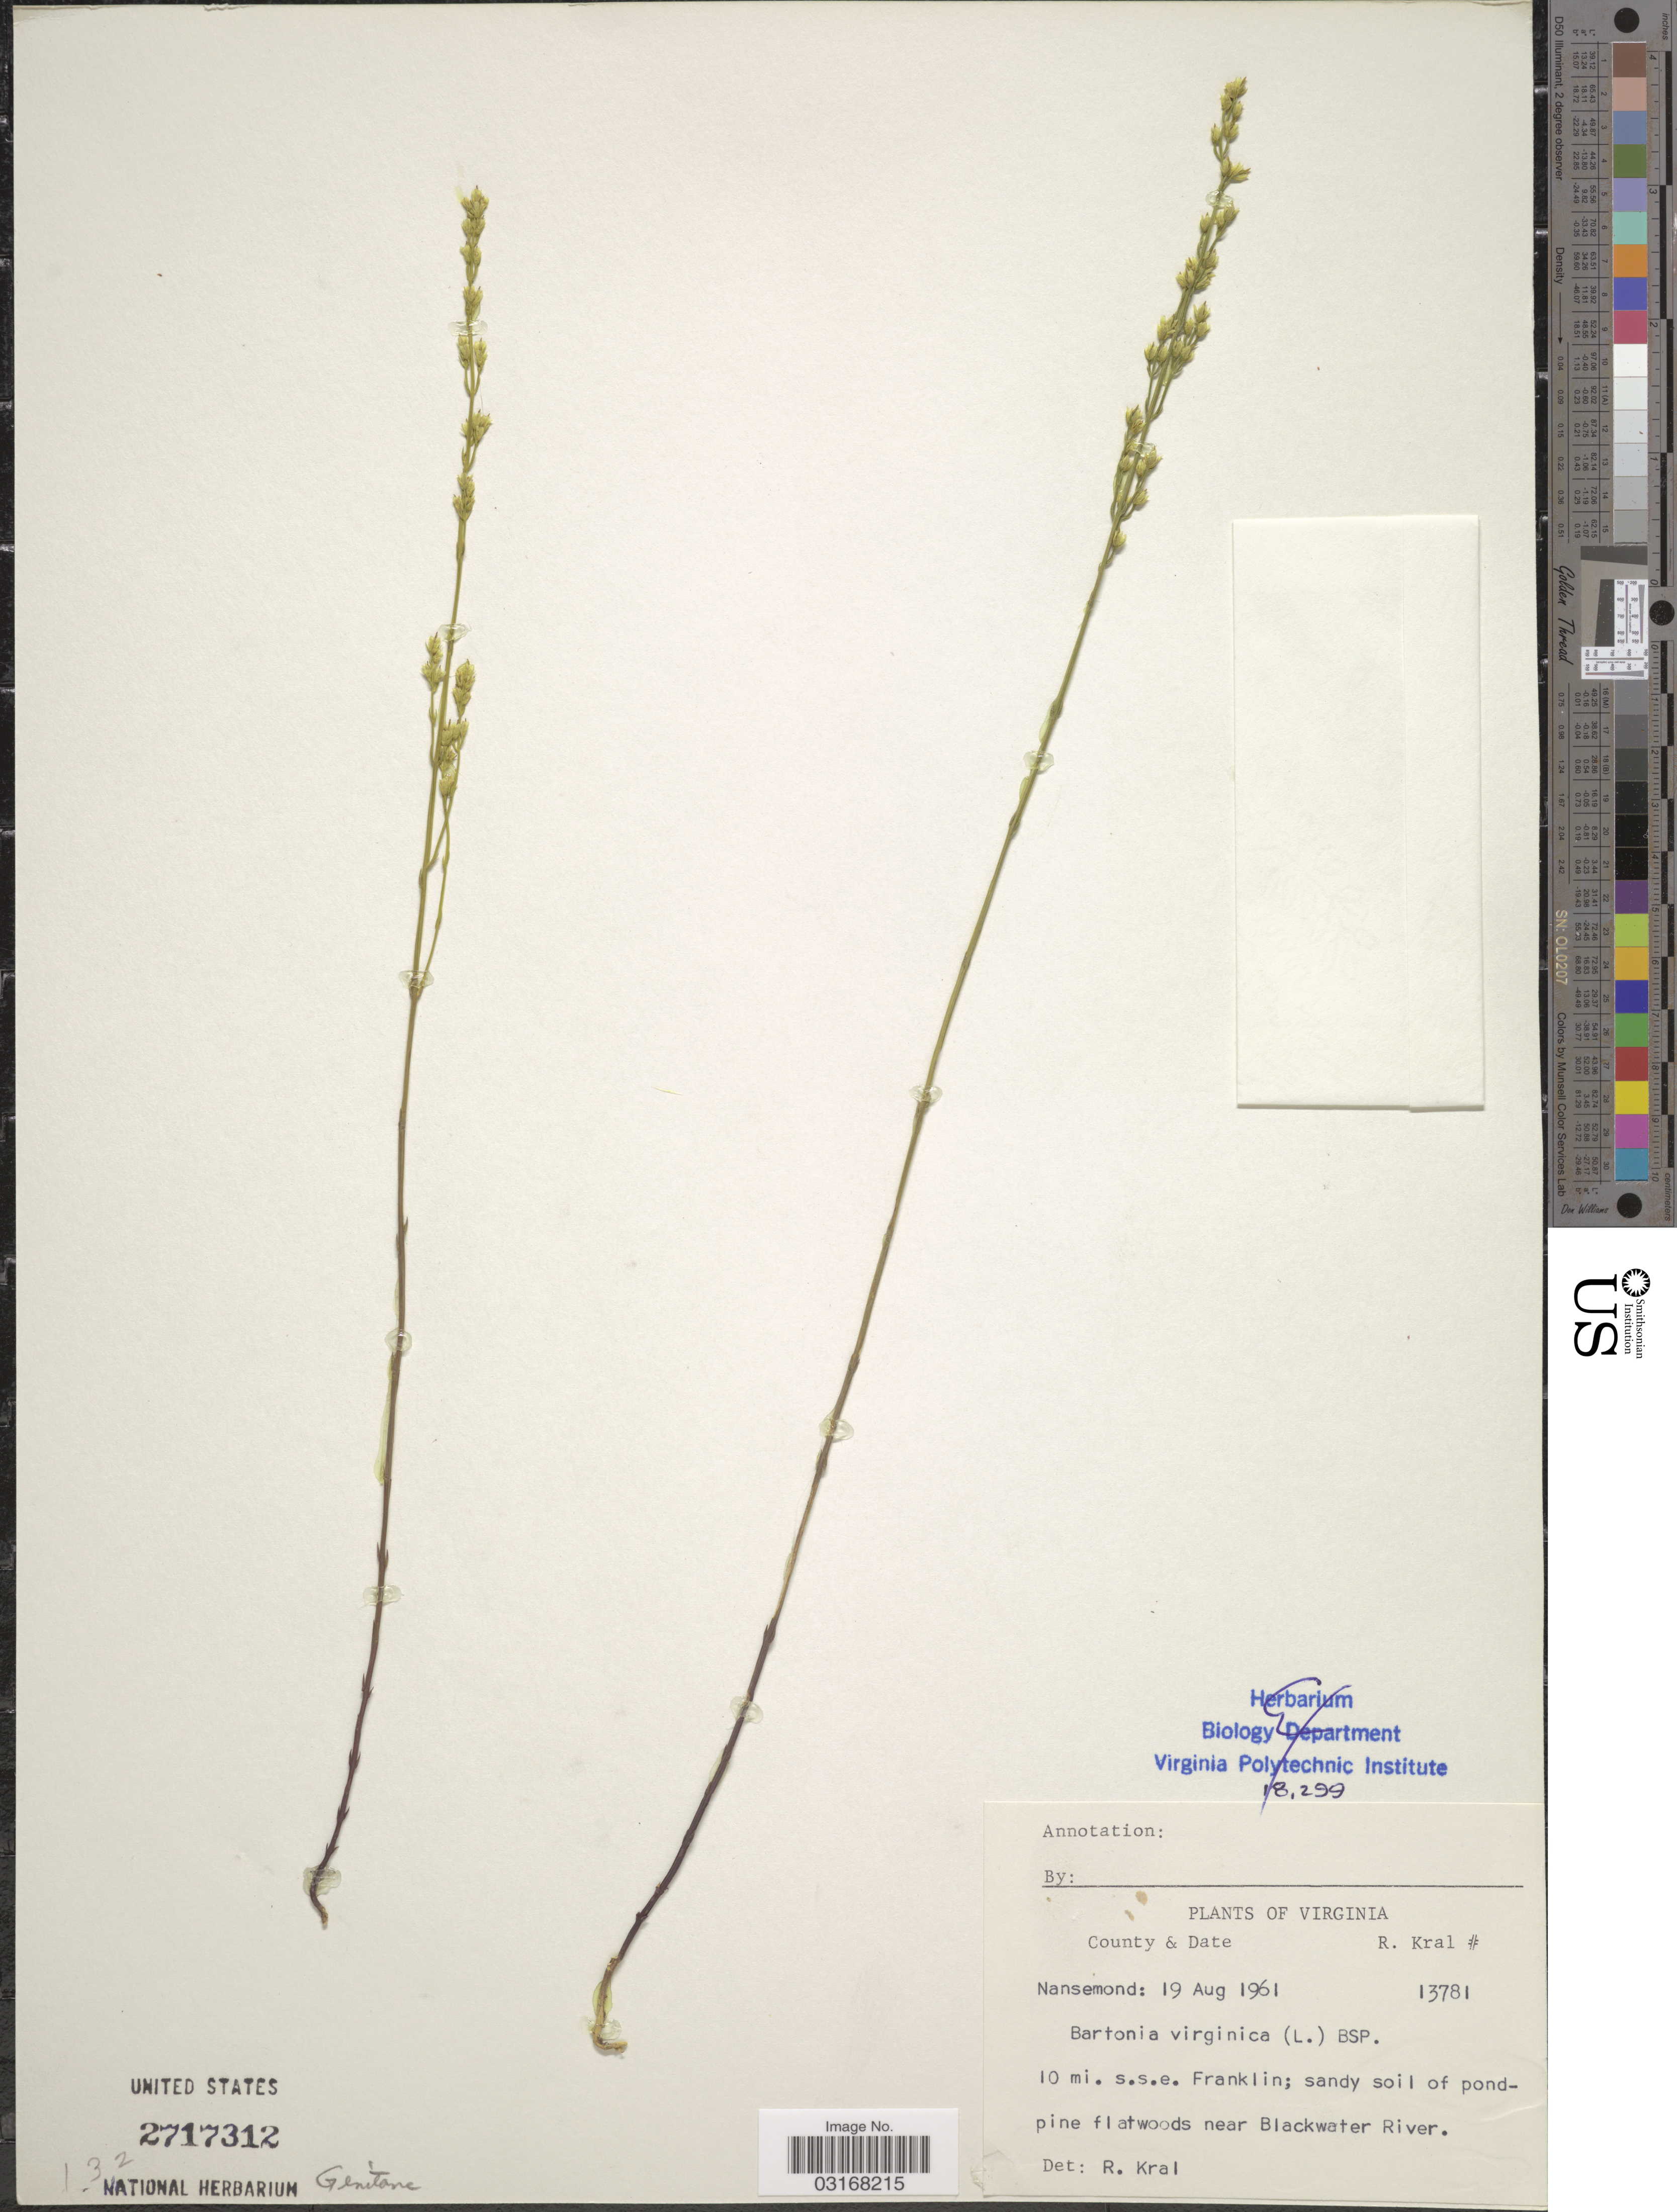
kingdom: Plantae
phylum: Tracheophyta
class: Magnoliopsida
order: Gentianales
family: Gentianaceae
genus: Bartonia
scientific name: Bartonia virginica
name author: (L.) Britton, Stearns & Poggenb.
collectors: R. Kral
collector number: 13781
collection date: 1961-08-19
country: United States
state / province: Virginia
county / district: City of Suffolk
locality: County Nansemond.(=historic county name) 10 mi. SSE of Franklin; near Blackwater River.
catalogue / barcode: US 2717312